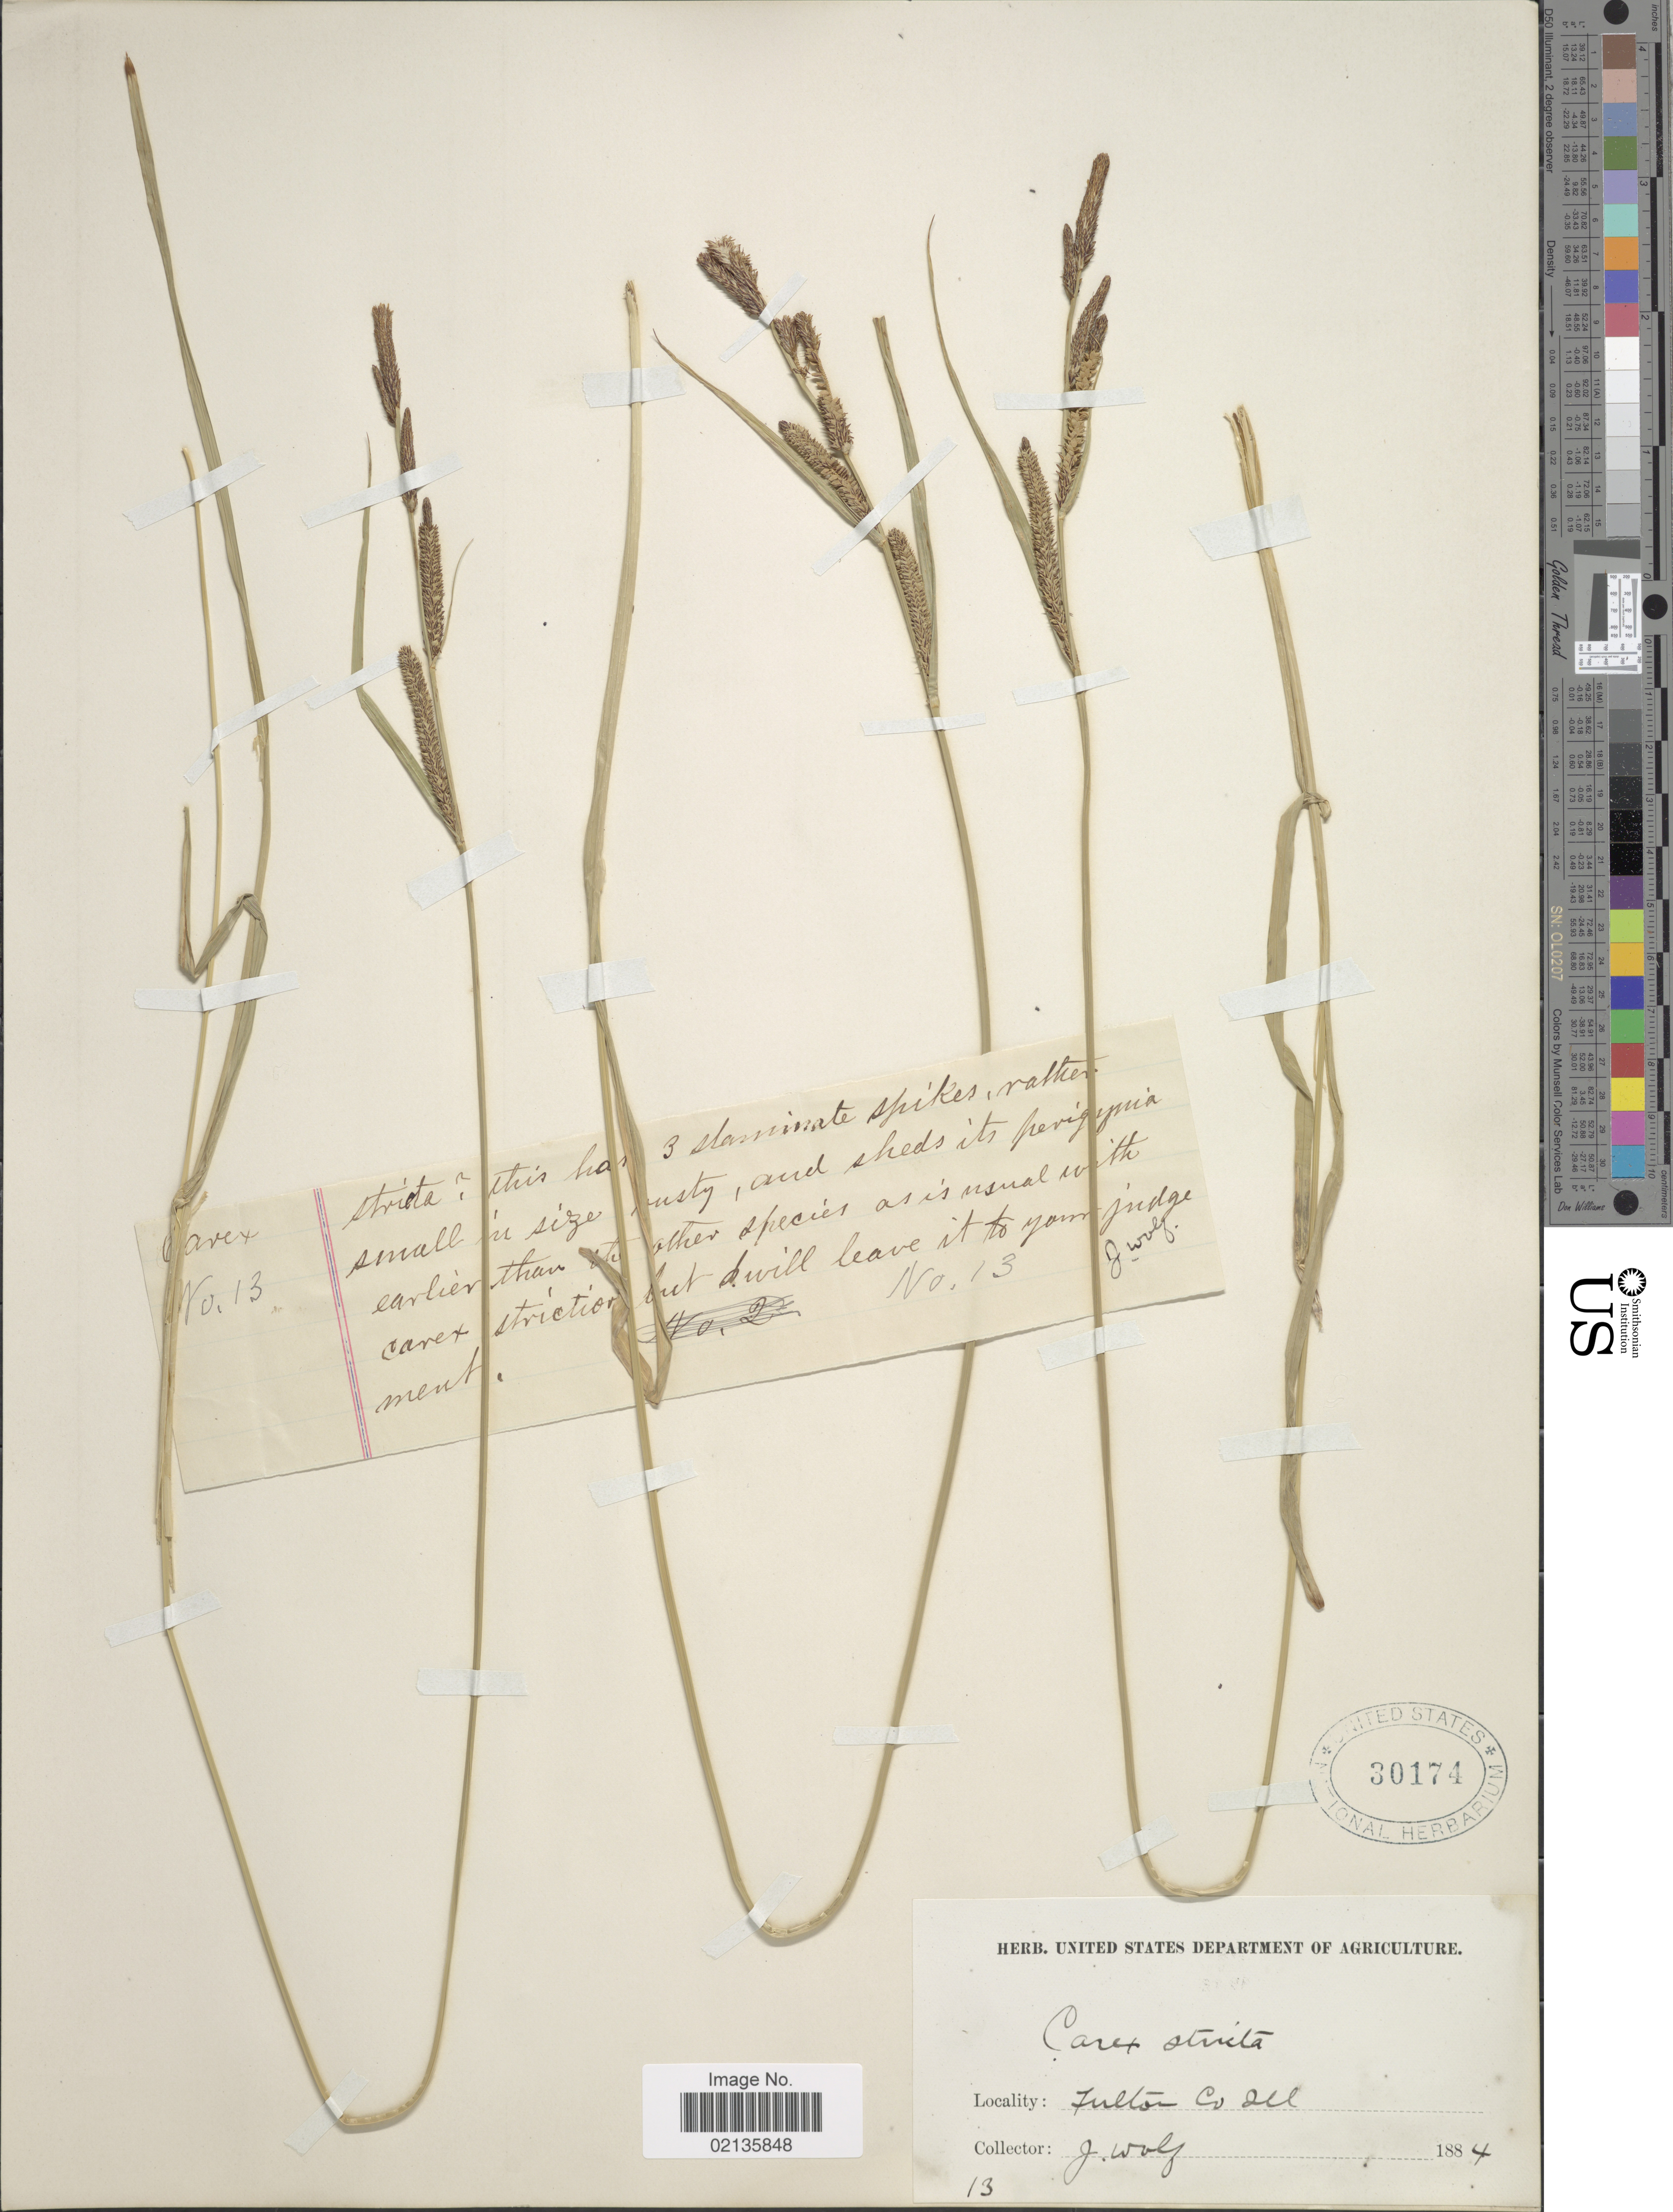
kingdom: Plantae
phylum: Tracheophyta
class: Liliopsida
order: Poales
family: Cyperaceae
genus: Carex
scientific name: Carex stricta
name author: Lam.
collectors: J. Wolf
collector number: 13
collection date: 1884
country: United States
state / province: Illinois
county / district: Fulton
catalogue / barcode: US 30174